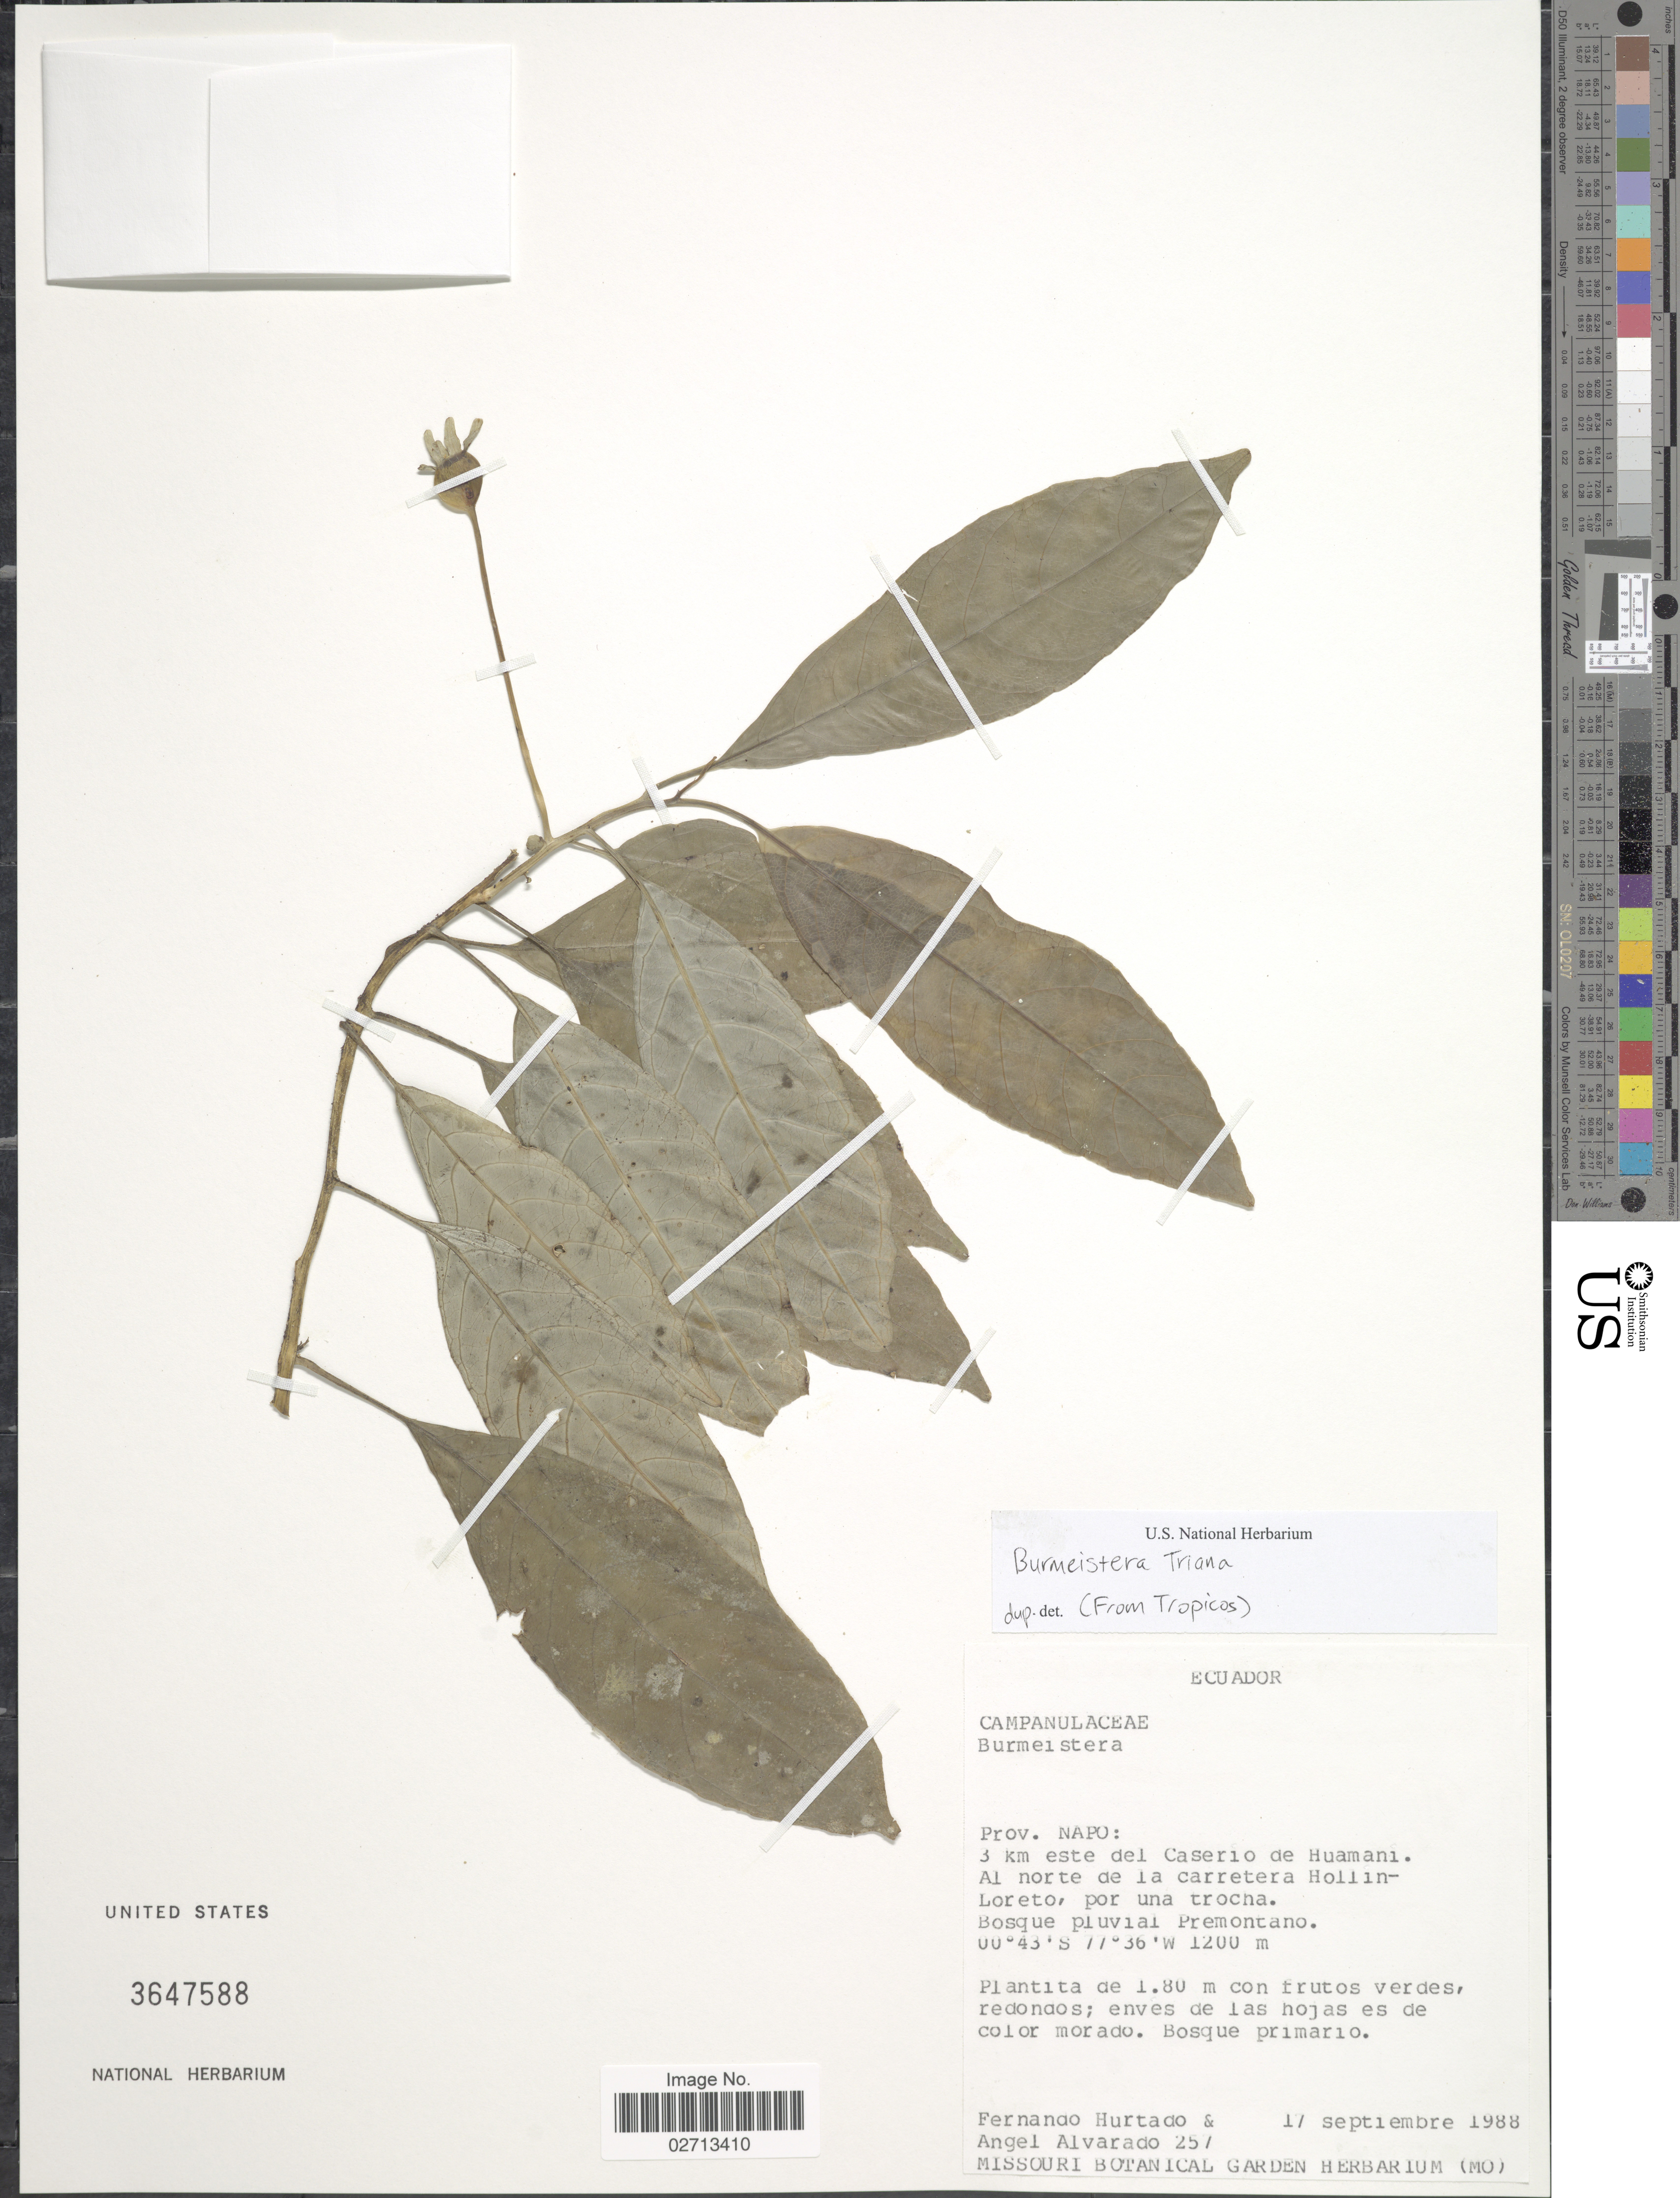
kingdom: Plantae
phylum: Tracheophyta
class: Magnoliopsida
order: Asterales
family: Campanulaceae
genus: Burmeistera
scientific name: Burmeistera sp.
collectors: F. Hurtado & A. Alvarado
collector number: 257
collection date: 1988-09-17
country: Ecuador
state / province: Napo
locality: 3 km este del Caserio de Huamani. Al norte de la carretera Hollin-Loreto, por una trocha.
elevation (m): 1200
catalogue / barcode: US 3647588